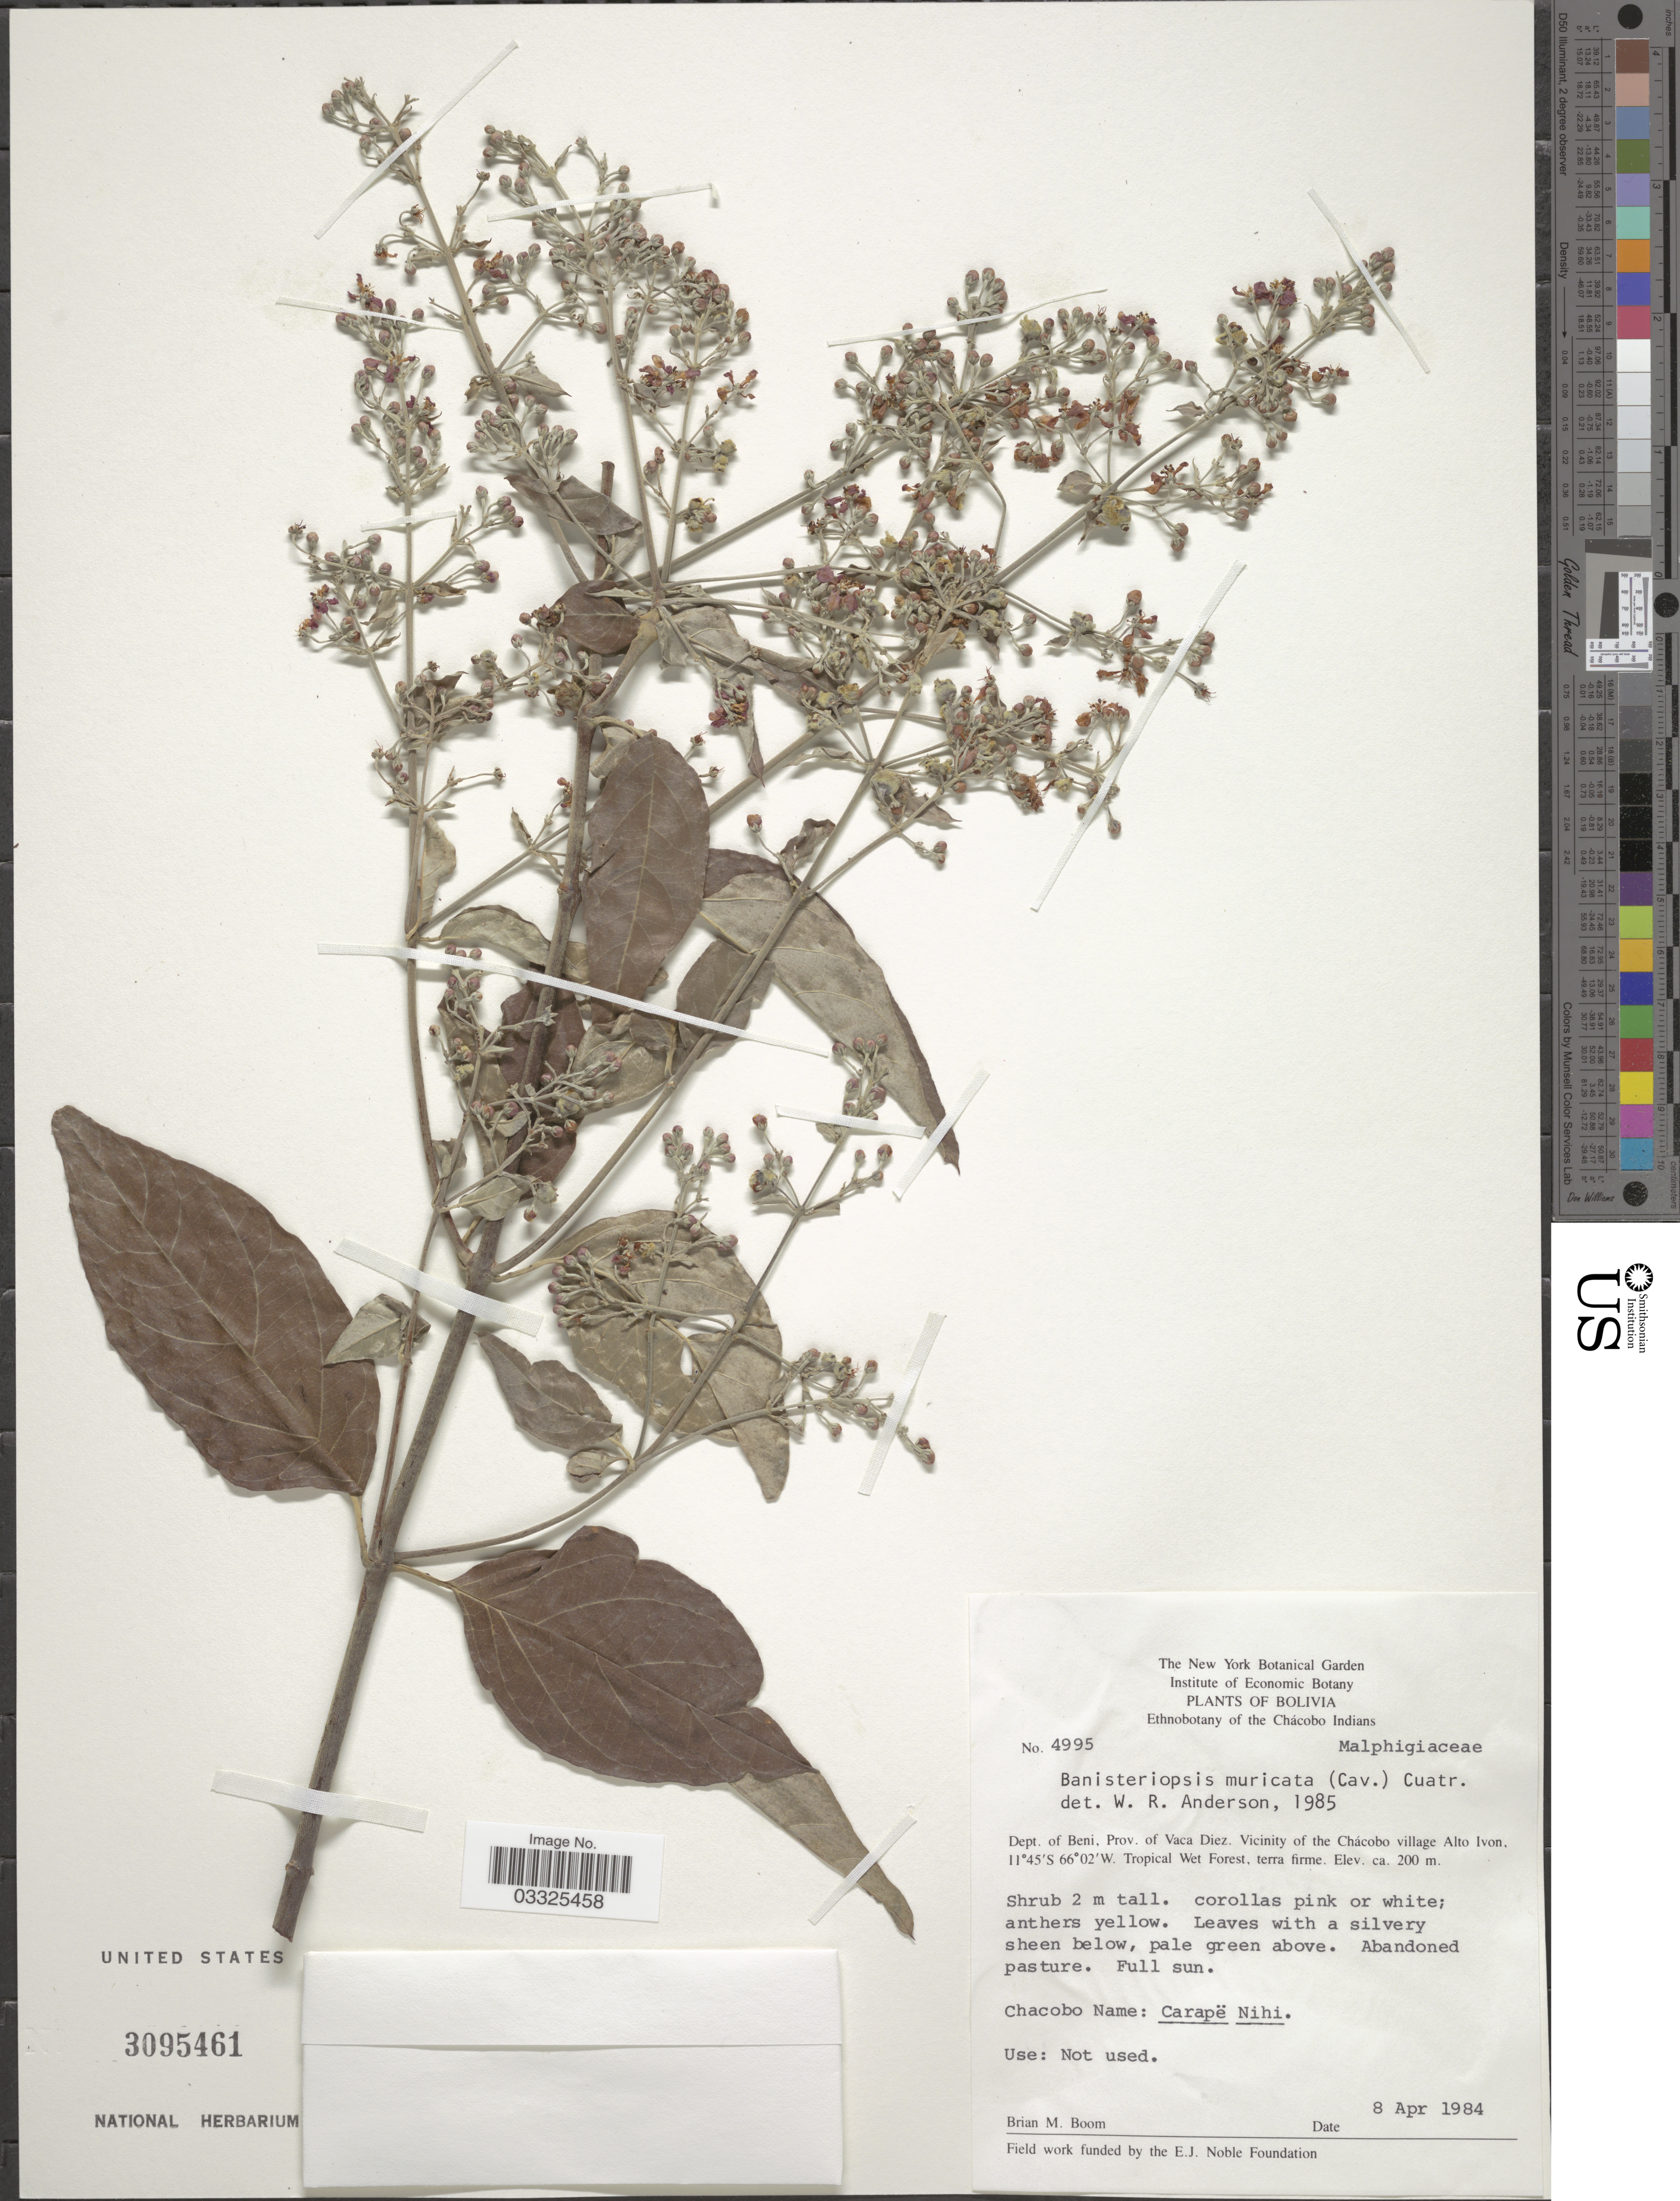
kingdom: Plantae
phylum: Tracheophyta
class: Magnoliopsida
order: Malpighiales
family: Malpighiaceae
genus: Banisteriopsis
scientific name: Banisteriopsis muricata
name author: (Cav.) Cuatrec.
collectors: B. M. Boom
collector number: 4995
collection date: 1984-04-08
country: Bolivia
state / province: Beni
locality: Dept. of Beni, Prov. of Vaca Diez, Vicinity of the Chácobo village Alto Ivon.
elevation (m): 200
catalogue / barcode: US 3095461